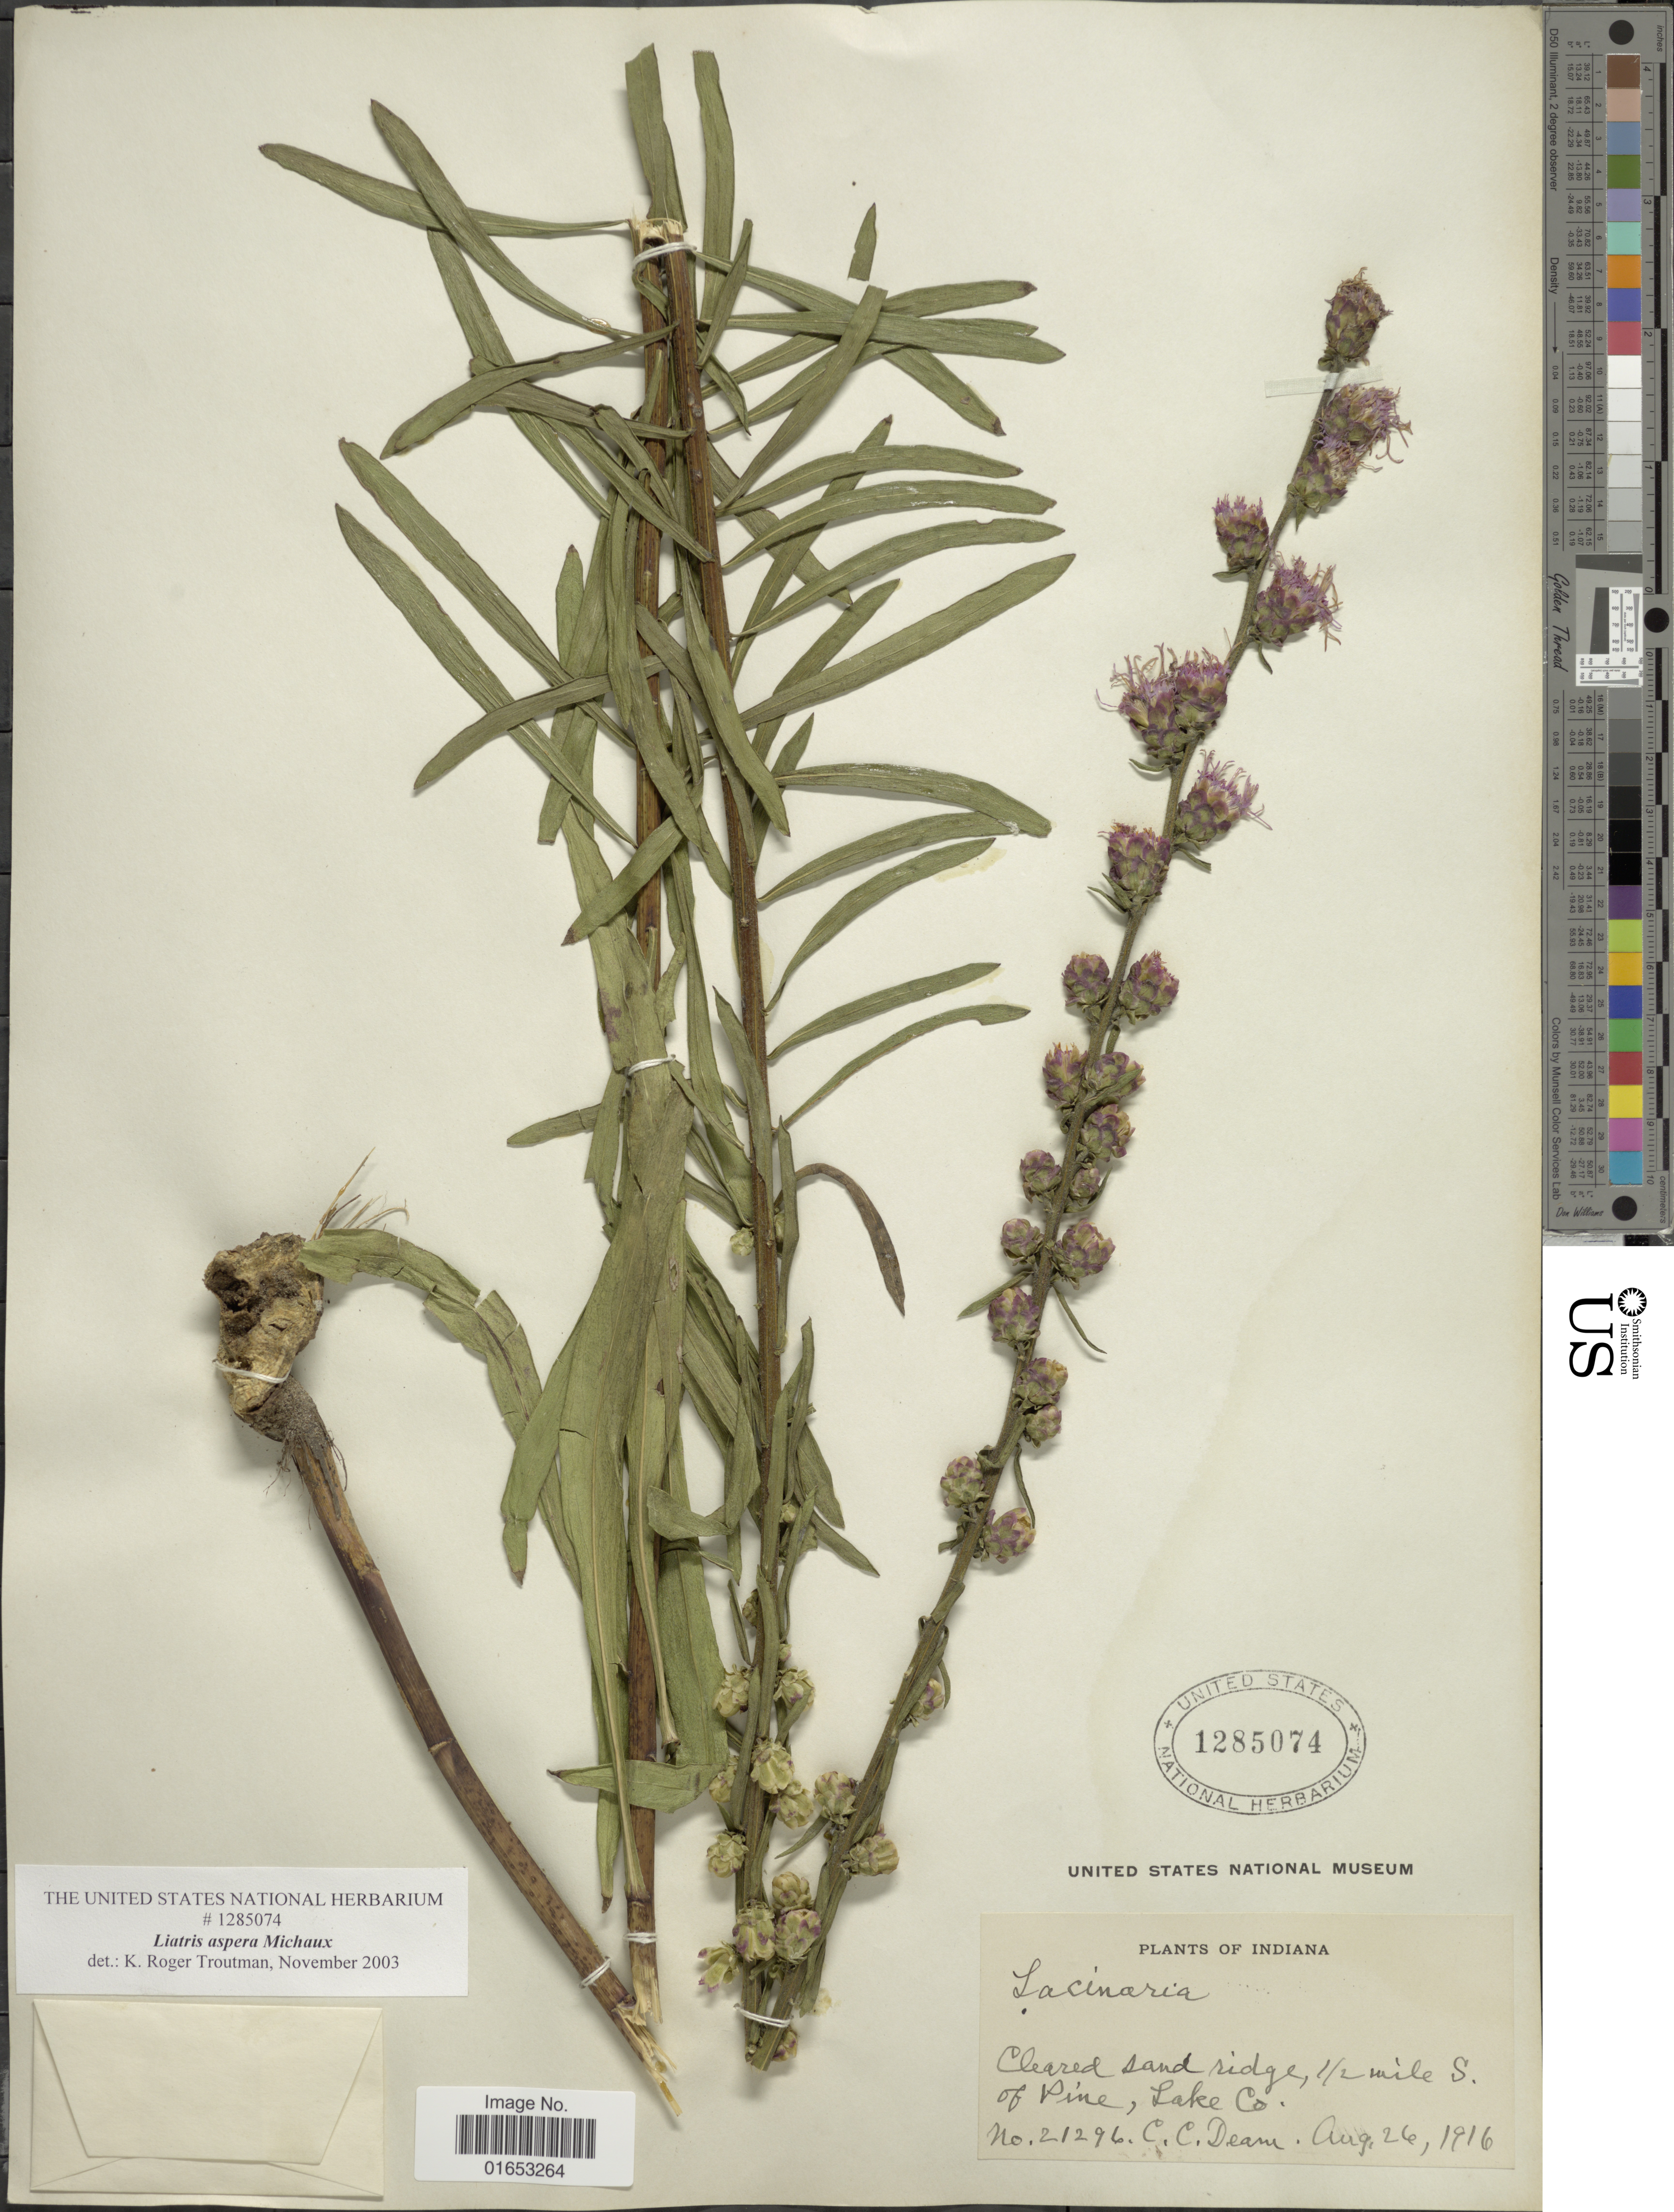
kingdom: Plantae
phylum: Tracheophyta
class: Magnoliopsida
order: Asterales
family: Asteraceae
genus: Liatris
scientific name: Liatris aspera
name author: Michx.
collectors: C. C. Deam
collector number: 21296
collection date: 1916-08-26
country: United States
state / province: Indiana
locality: Cleared sand ridge, ½ mile S. of Pine, Lake Co.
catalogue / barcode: US 1285074